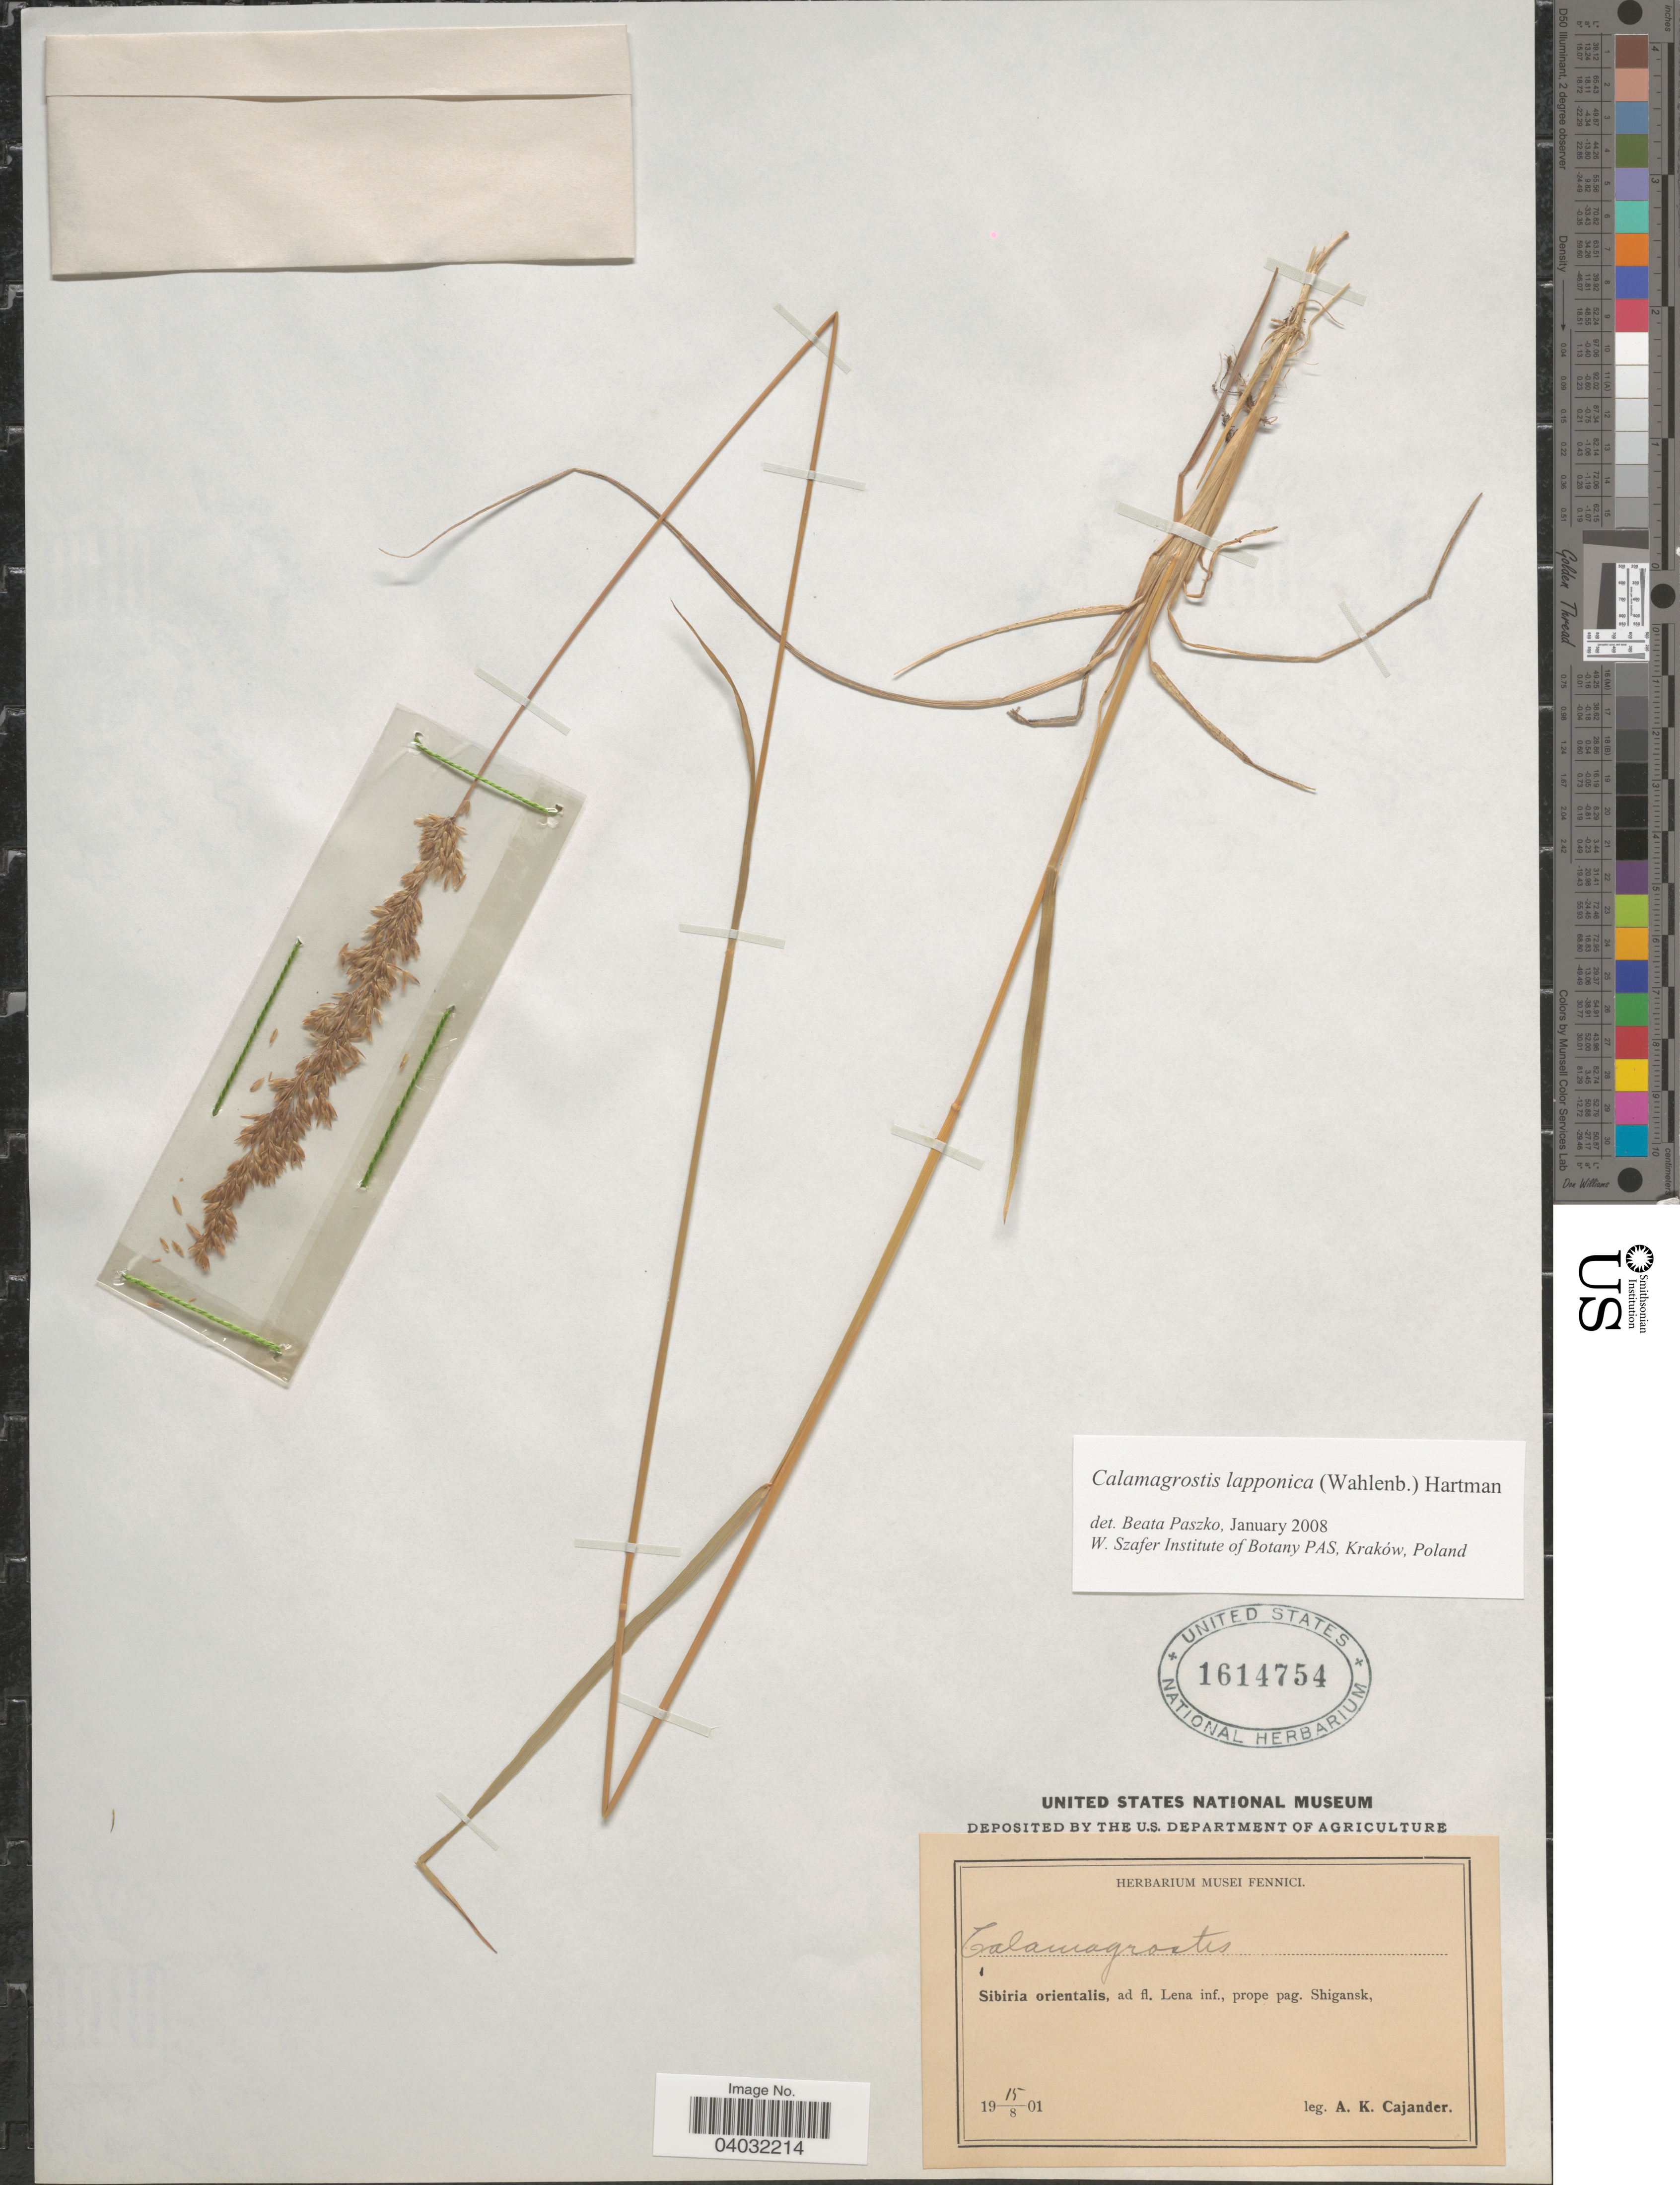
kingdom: Plantae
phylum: Tracheophyta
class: Liliopsida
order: Poales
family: Poaceae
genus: Calamagrostis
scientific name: Calamagrostis lapponica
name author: (Wahlenb.) Hartm.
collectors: A. Cajander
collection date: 1901-08-15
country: Russian Federation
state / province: Sakha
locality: Sibiria orientalis, ad fl. Lena inf., prope pag. Shigansk.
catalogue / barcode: US 1614754